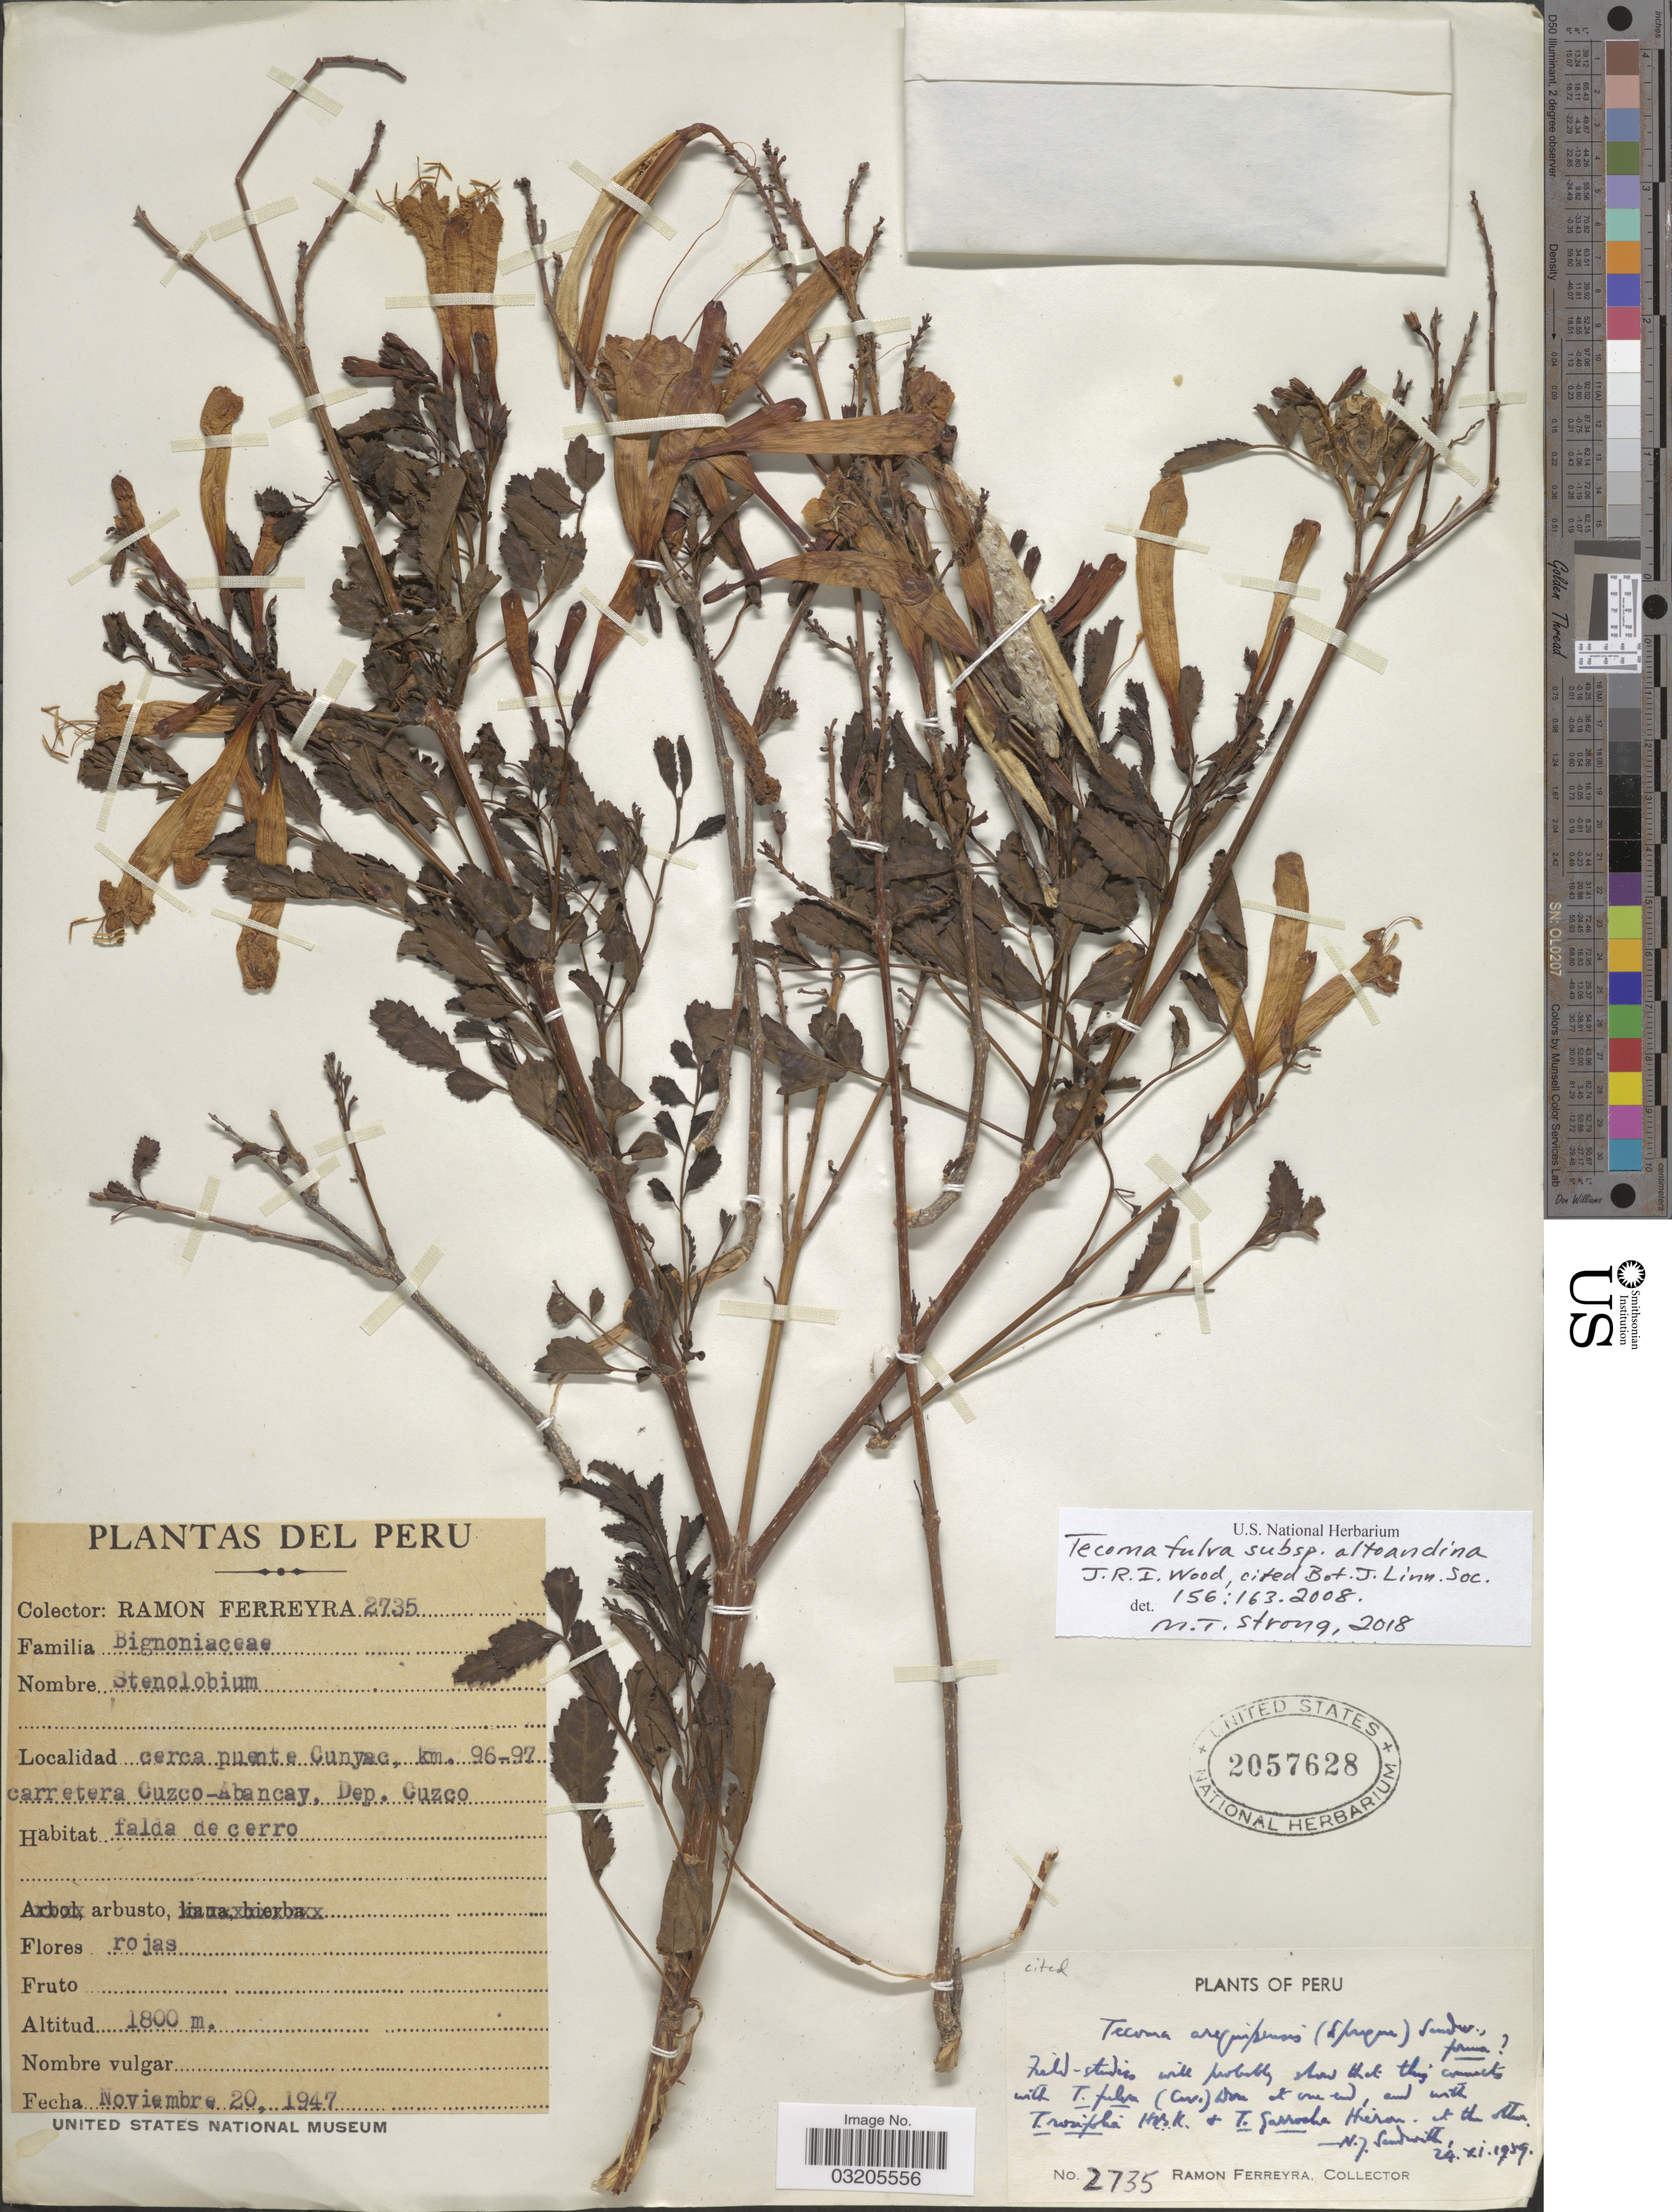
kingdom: Plantae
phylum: Tracheophyta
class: Magnoliopsida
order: Lamiales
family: Bignoniaceae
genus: Tecoma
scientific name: Tecoma fulva subsp. altoandina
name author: J.R.I. Wood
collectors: R. A. Ferreyra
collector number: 2735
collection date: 1947-11-20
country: Peru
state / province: Cusco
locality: Cerca puente Cunyac, km. 96-97 carretera Cuzco-Abancay, Dep. Cuzco.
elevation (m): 1800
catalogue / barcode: US 2057628